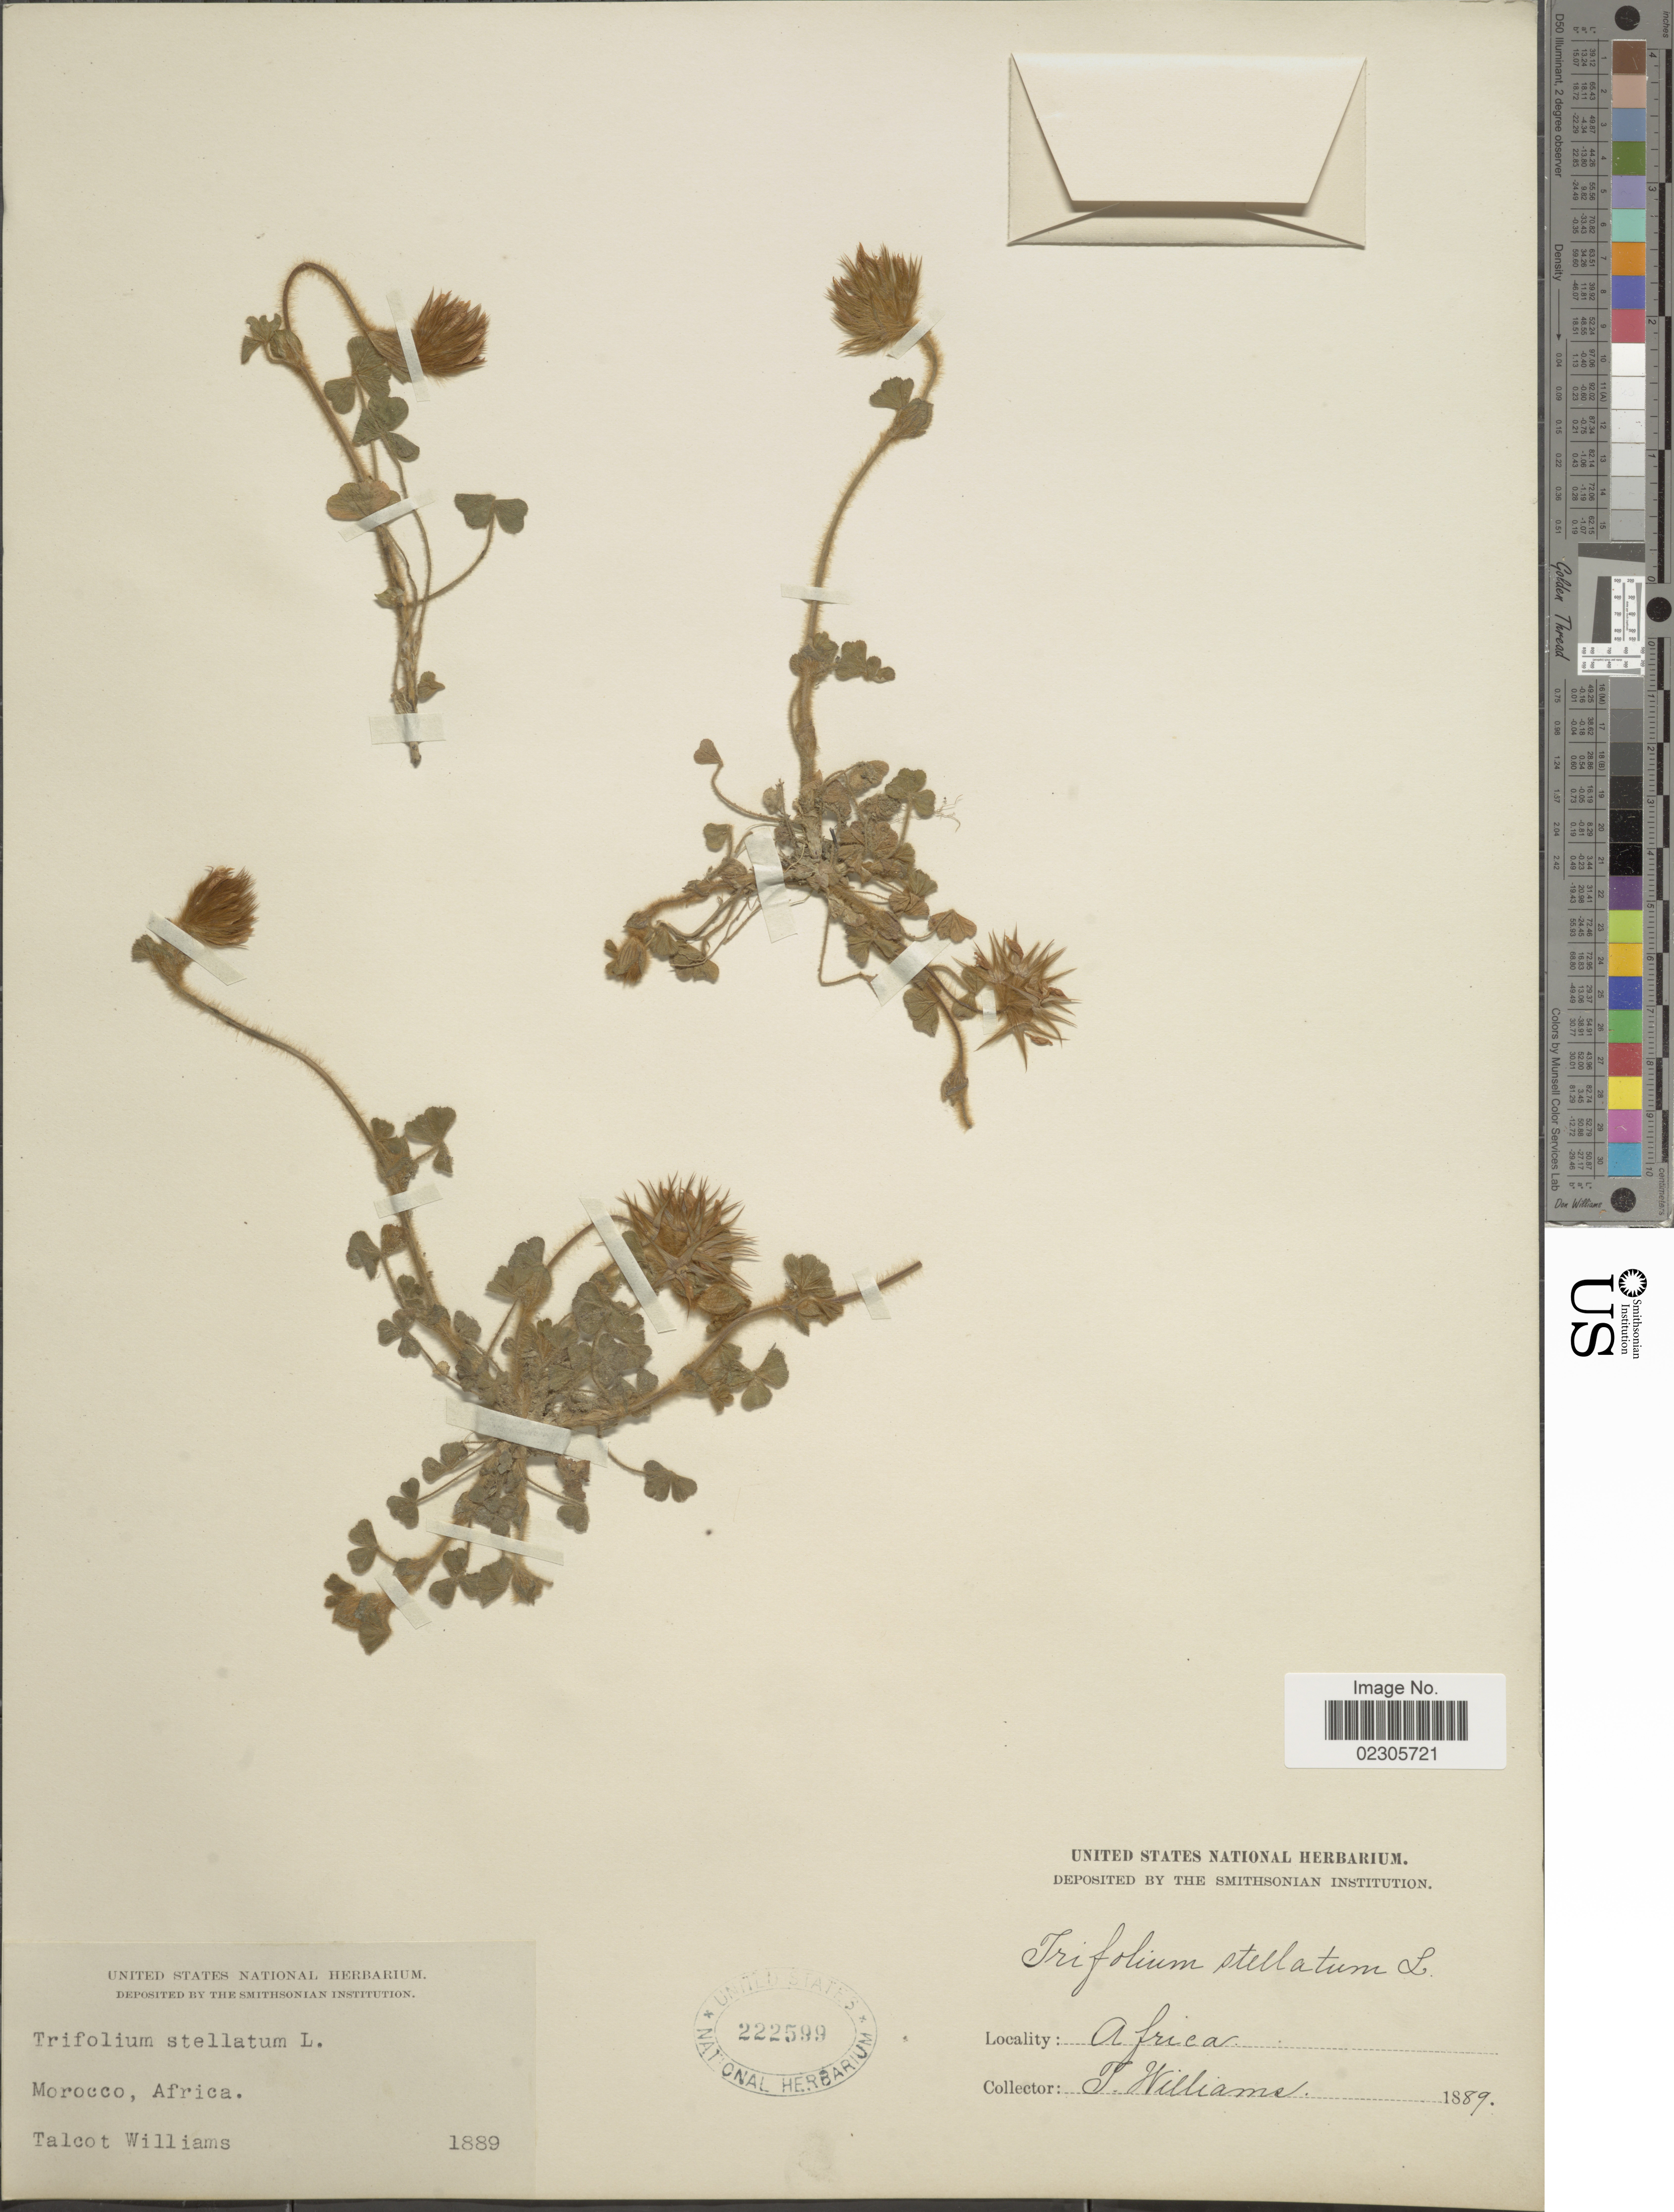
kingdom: Plantae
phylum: Tracheophyta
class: Magnoliopsida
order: Fabales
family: Fabaceae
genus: Trifolium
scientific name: Trifolium stellatum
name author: L.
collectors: T. Williams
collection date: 1889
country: Morocco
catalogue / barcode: US 222599